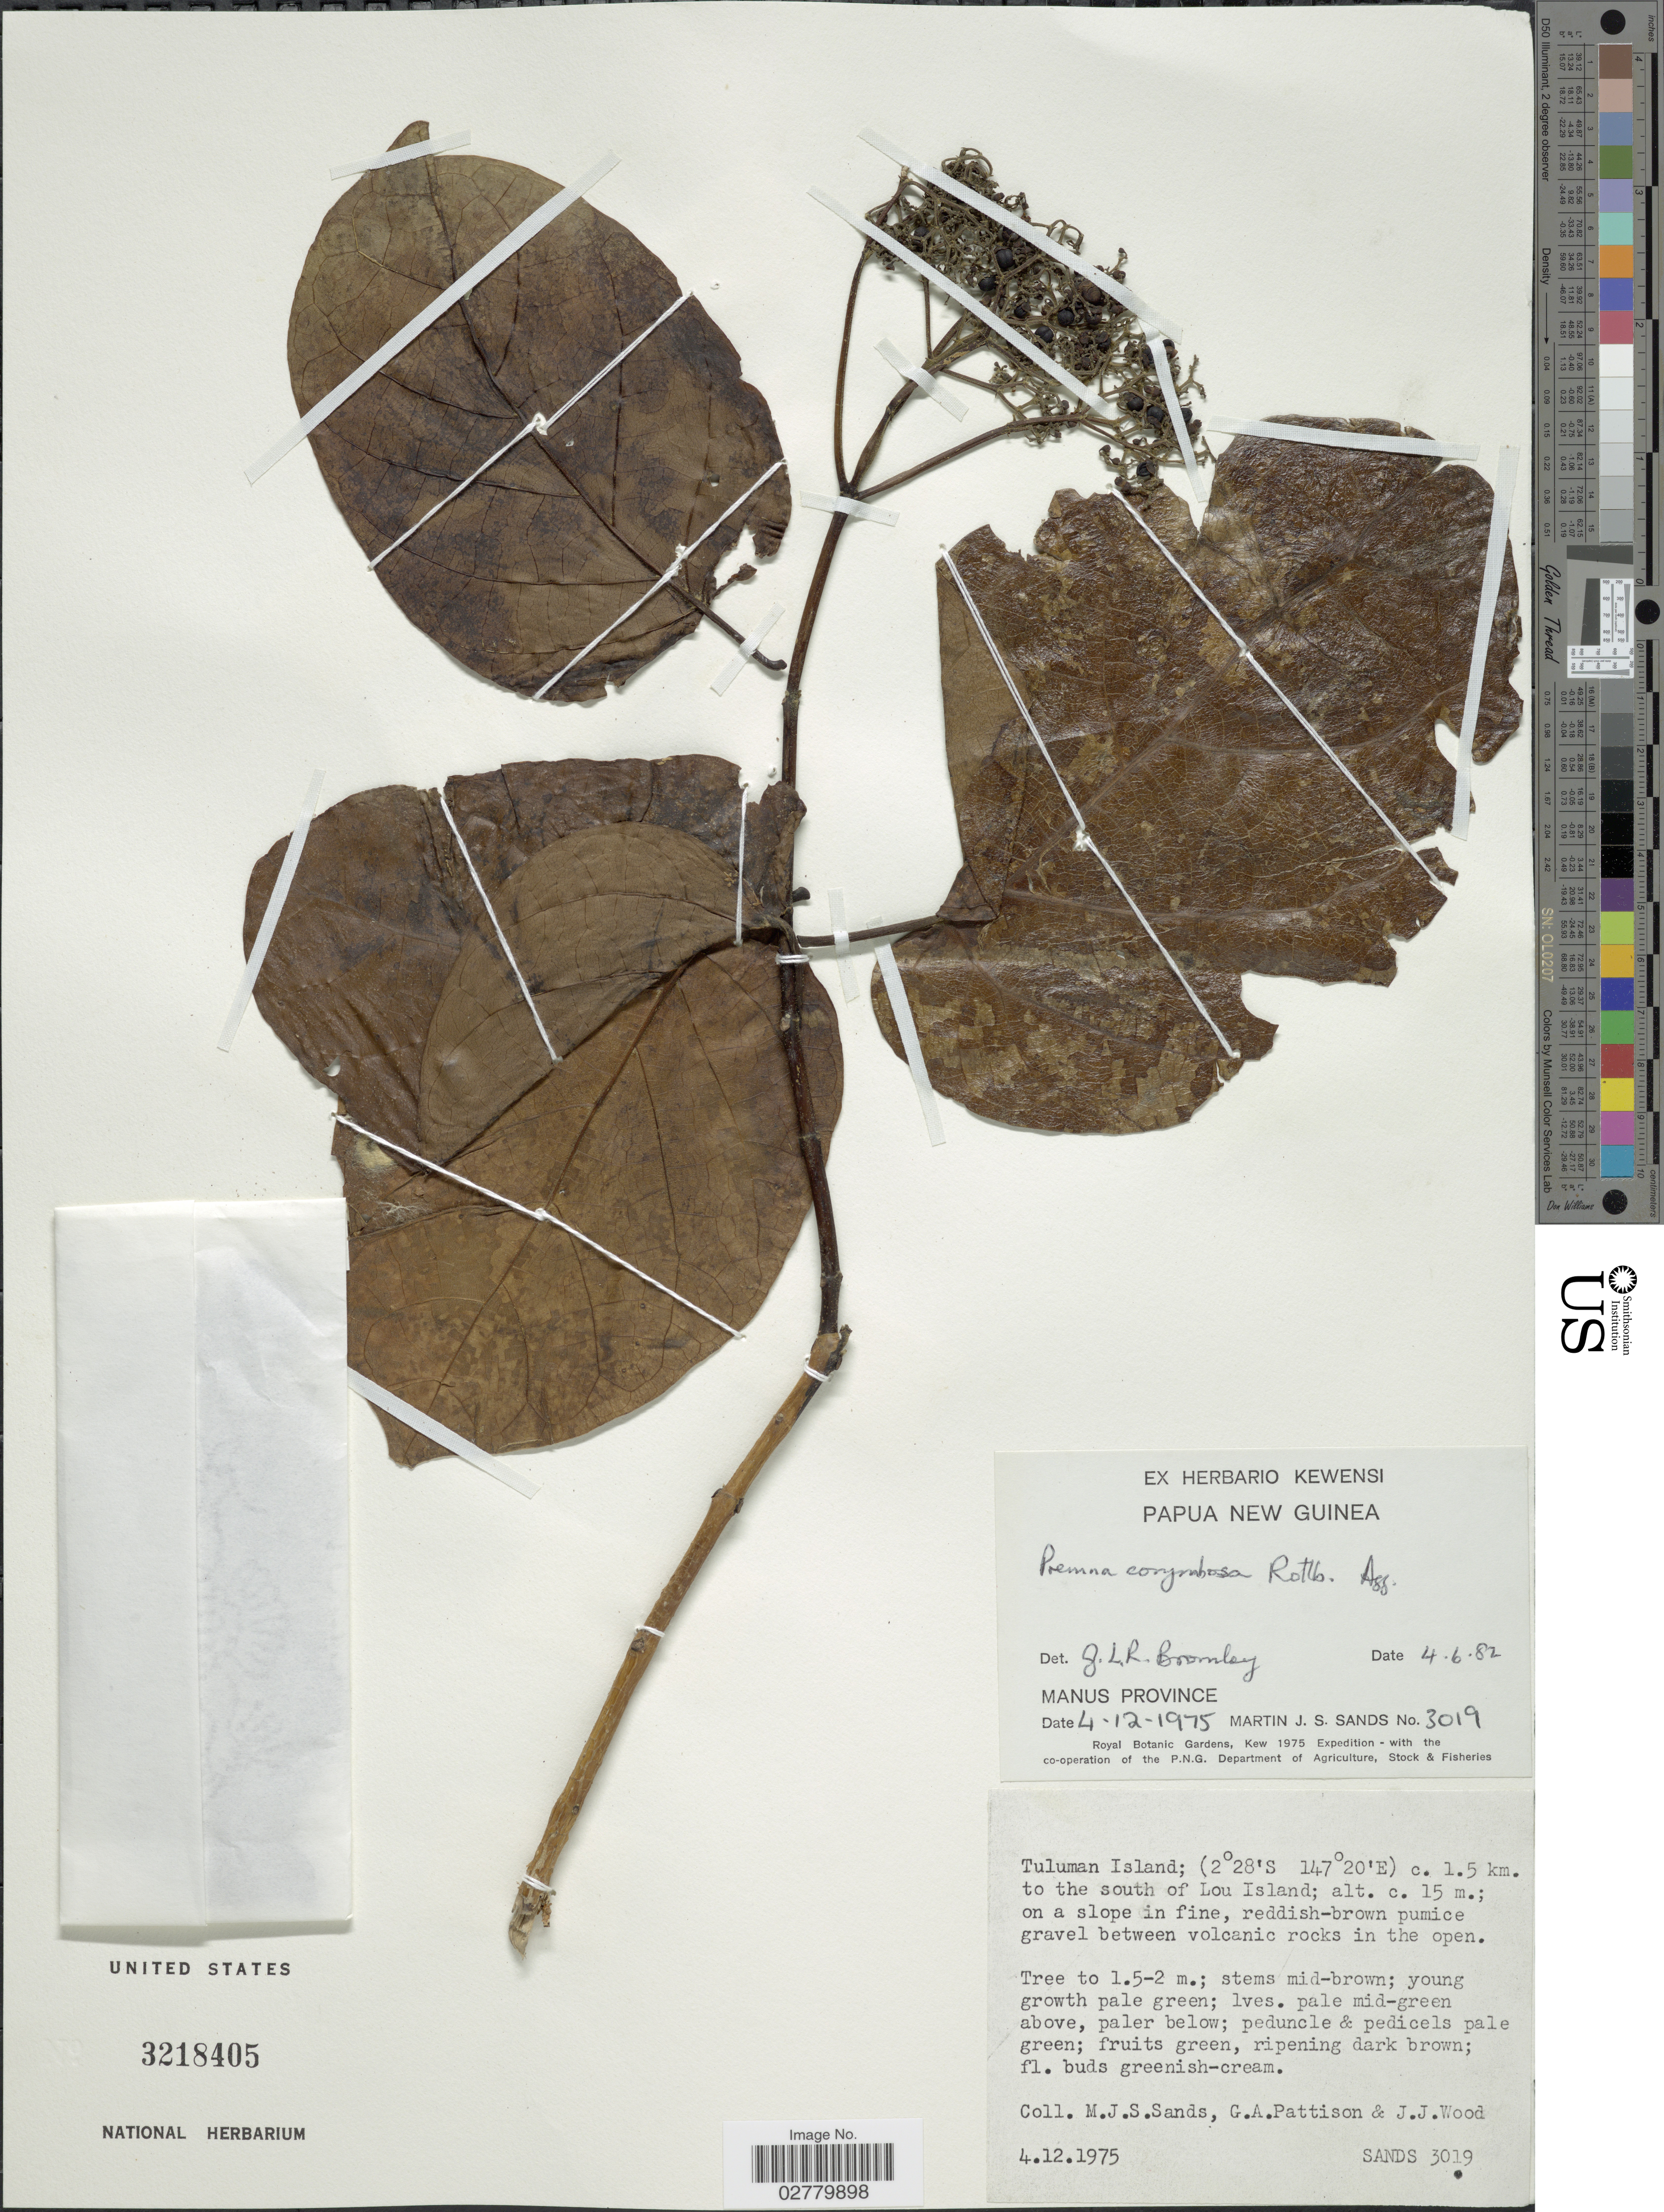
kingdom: Plantae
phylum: Tracheophyta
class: Magnoliopsida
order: Lamiales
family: Lamiaceae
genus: Premna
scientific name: Premna serratifolia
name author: L.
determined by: Strong, Mark T., (BOT), Smithsonian Institution - National Museum of Natural History (UNITED STATES)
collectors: M. Sands, G. Pattison & J. Wood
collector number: Sands3019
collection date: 1975-12-04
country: Papua New Guinea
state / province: Manus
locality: Tuluman Island; c. 1.5 km. to the south of Lou Island.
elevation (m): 15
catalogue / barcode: US 3218405